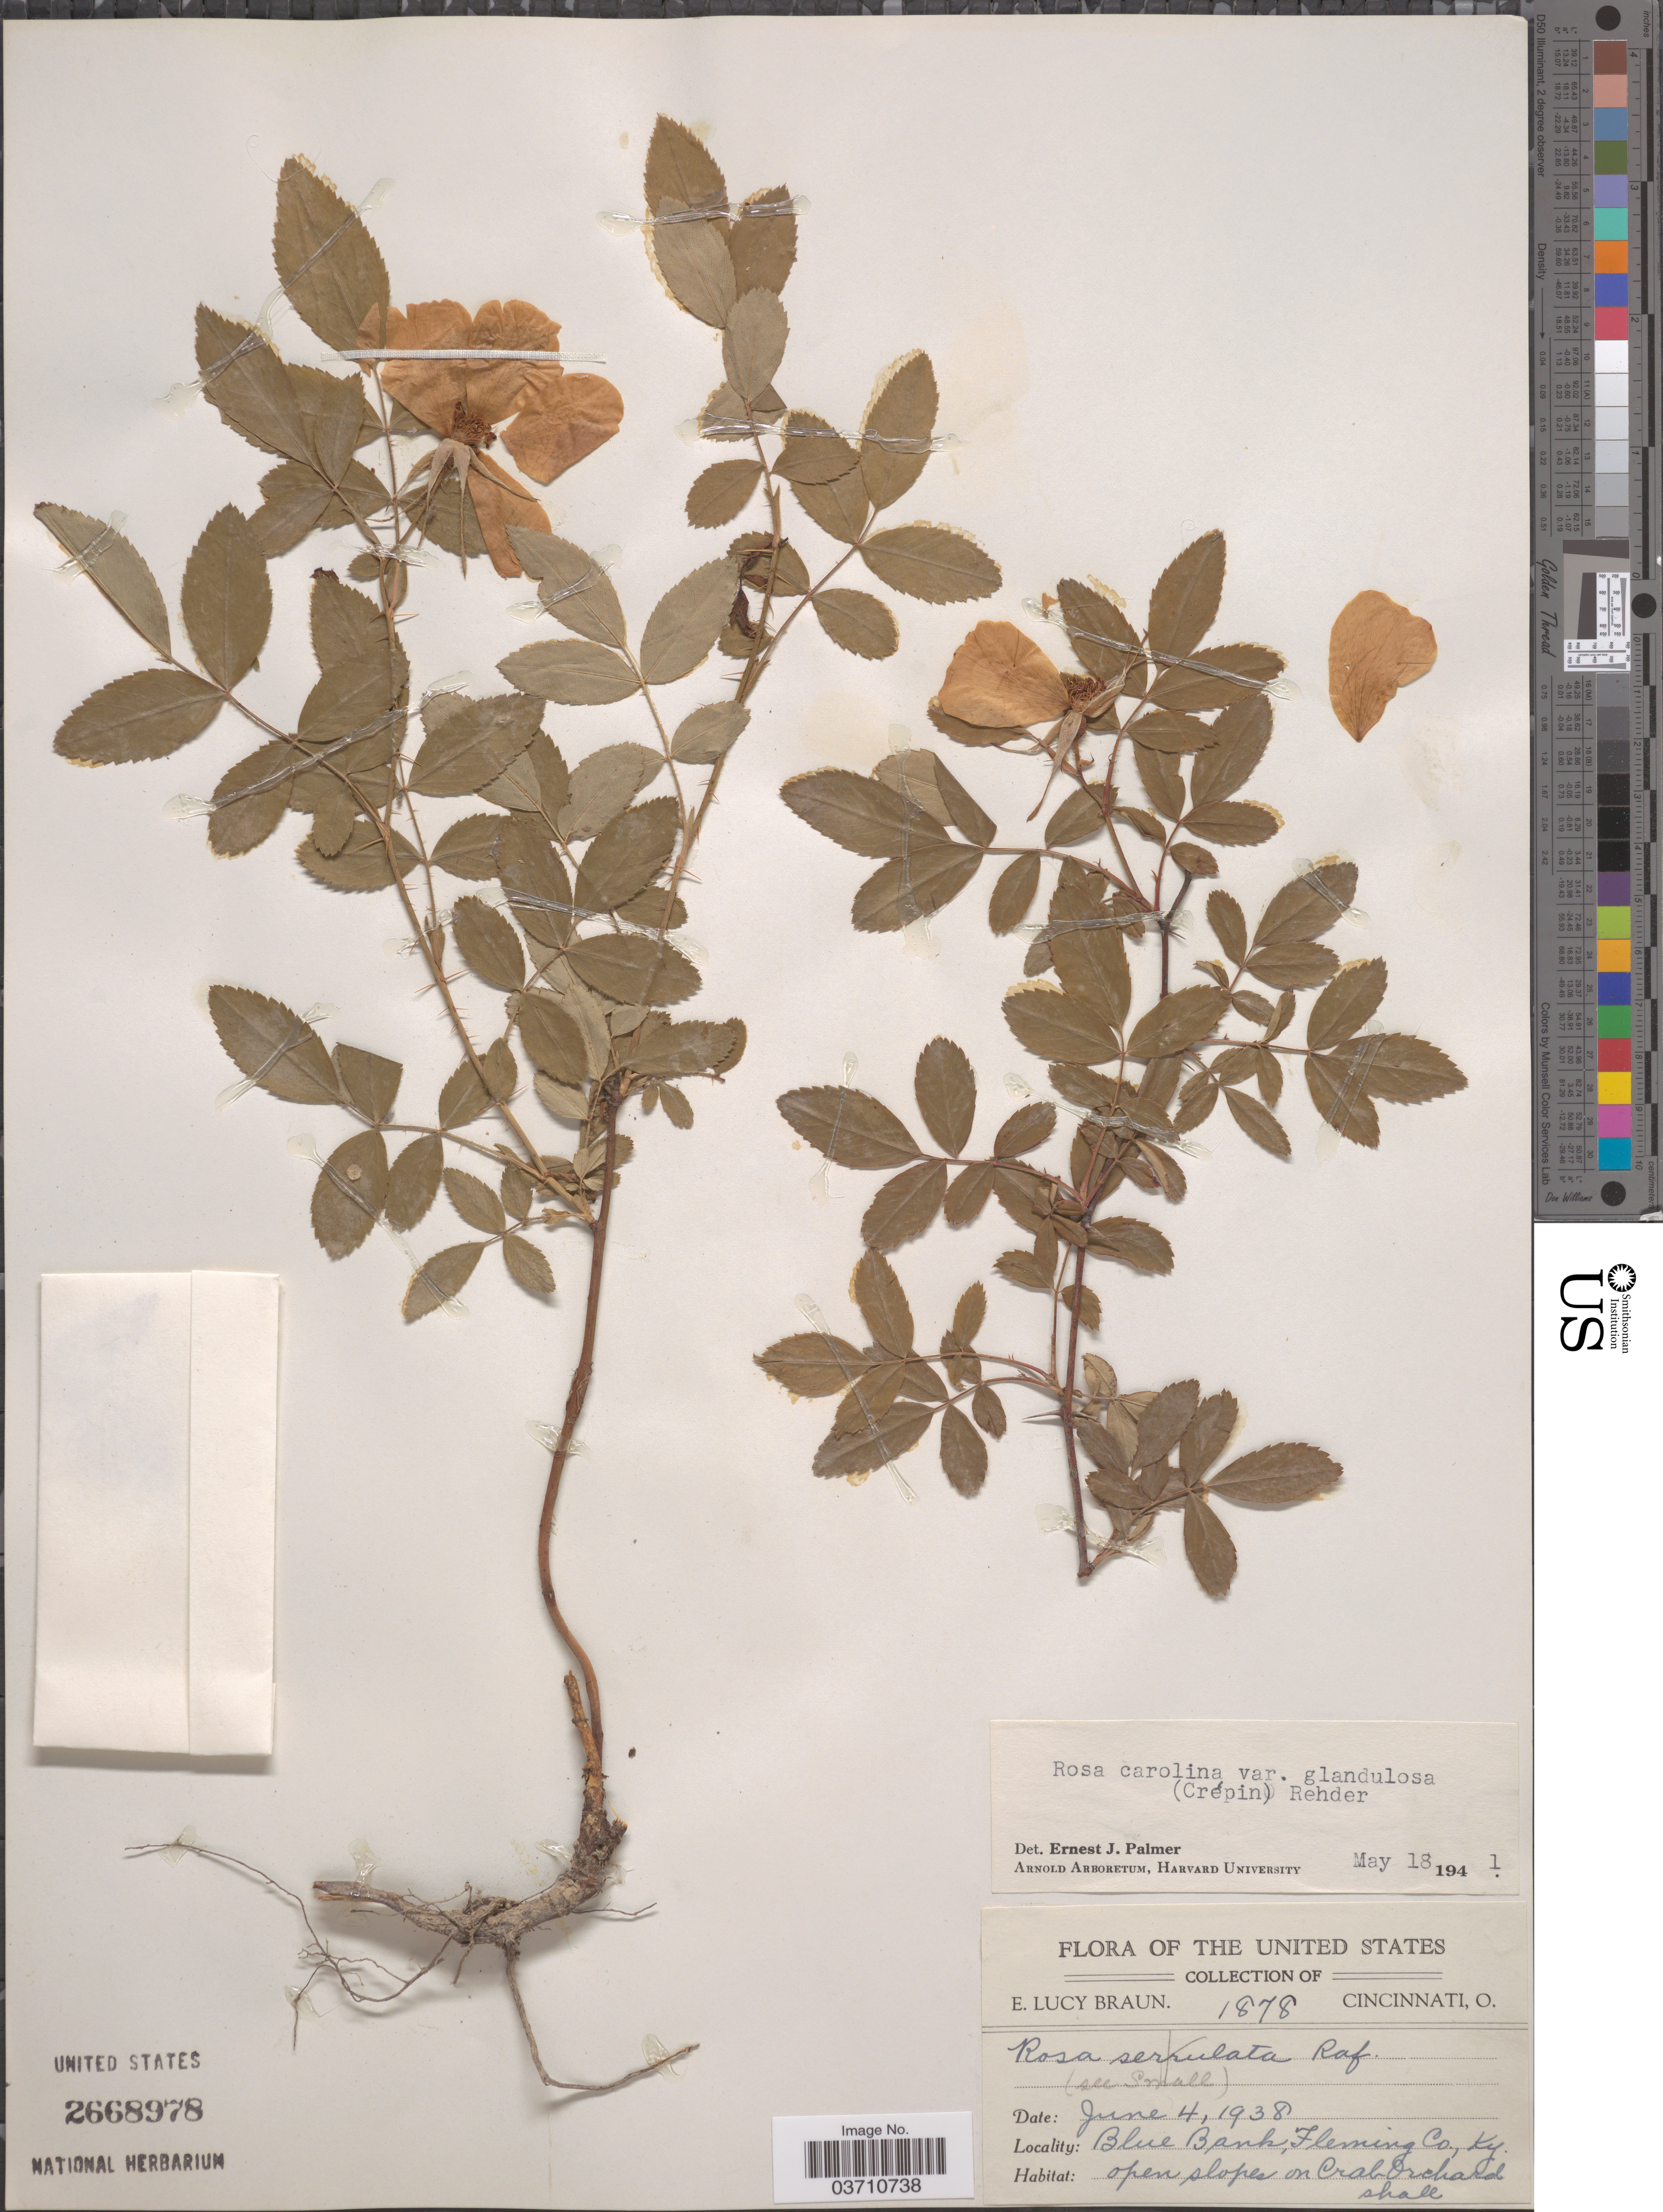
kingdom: Plantae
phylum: Tracheophyta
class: Magnoliopsida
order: Rosales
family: Rosaceae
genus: Rosa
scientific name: Rosa carolina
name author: L.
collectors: E. L. Braun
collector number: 1878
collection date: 1938-06-04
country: United States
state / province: Kentucky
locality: Blue Bank, Fleming Co. Open slopes on Crab Orchard shale.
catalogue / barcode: US 2668978